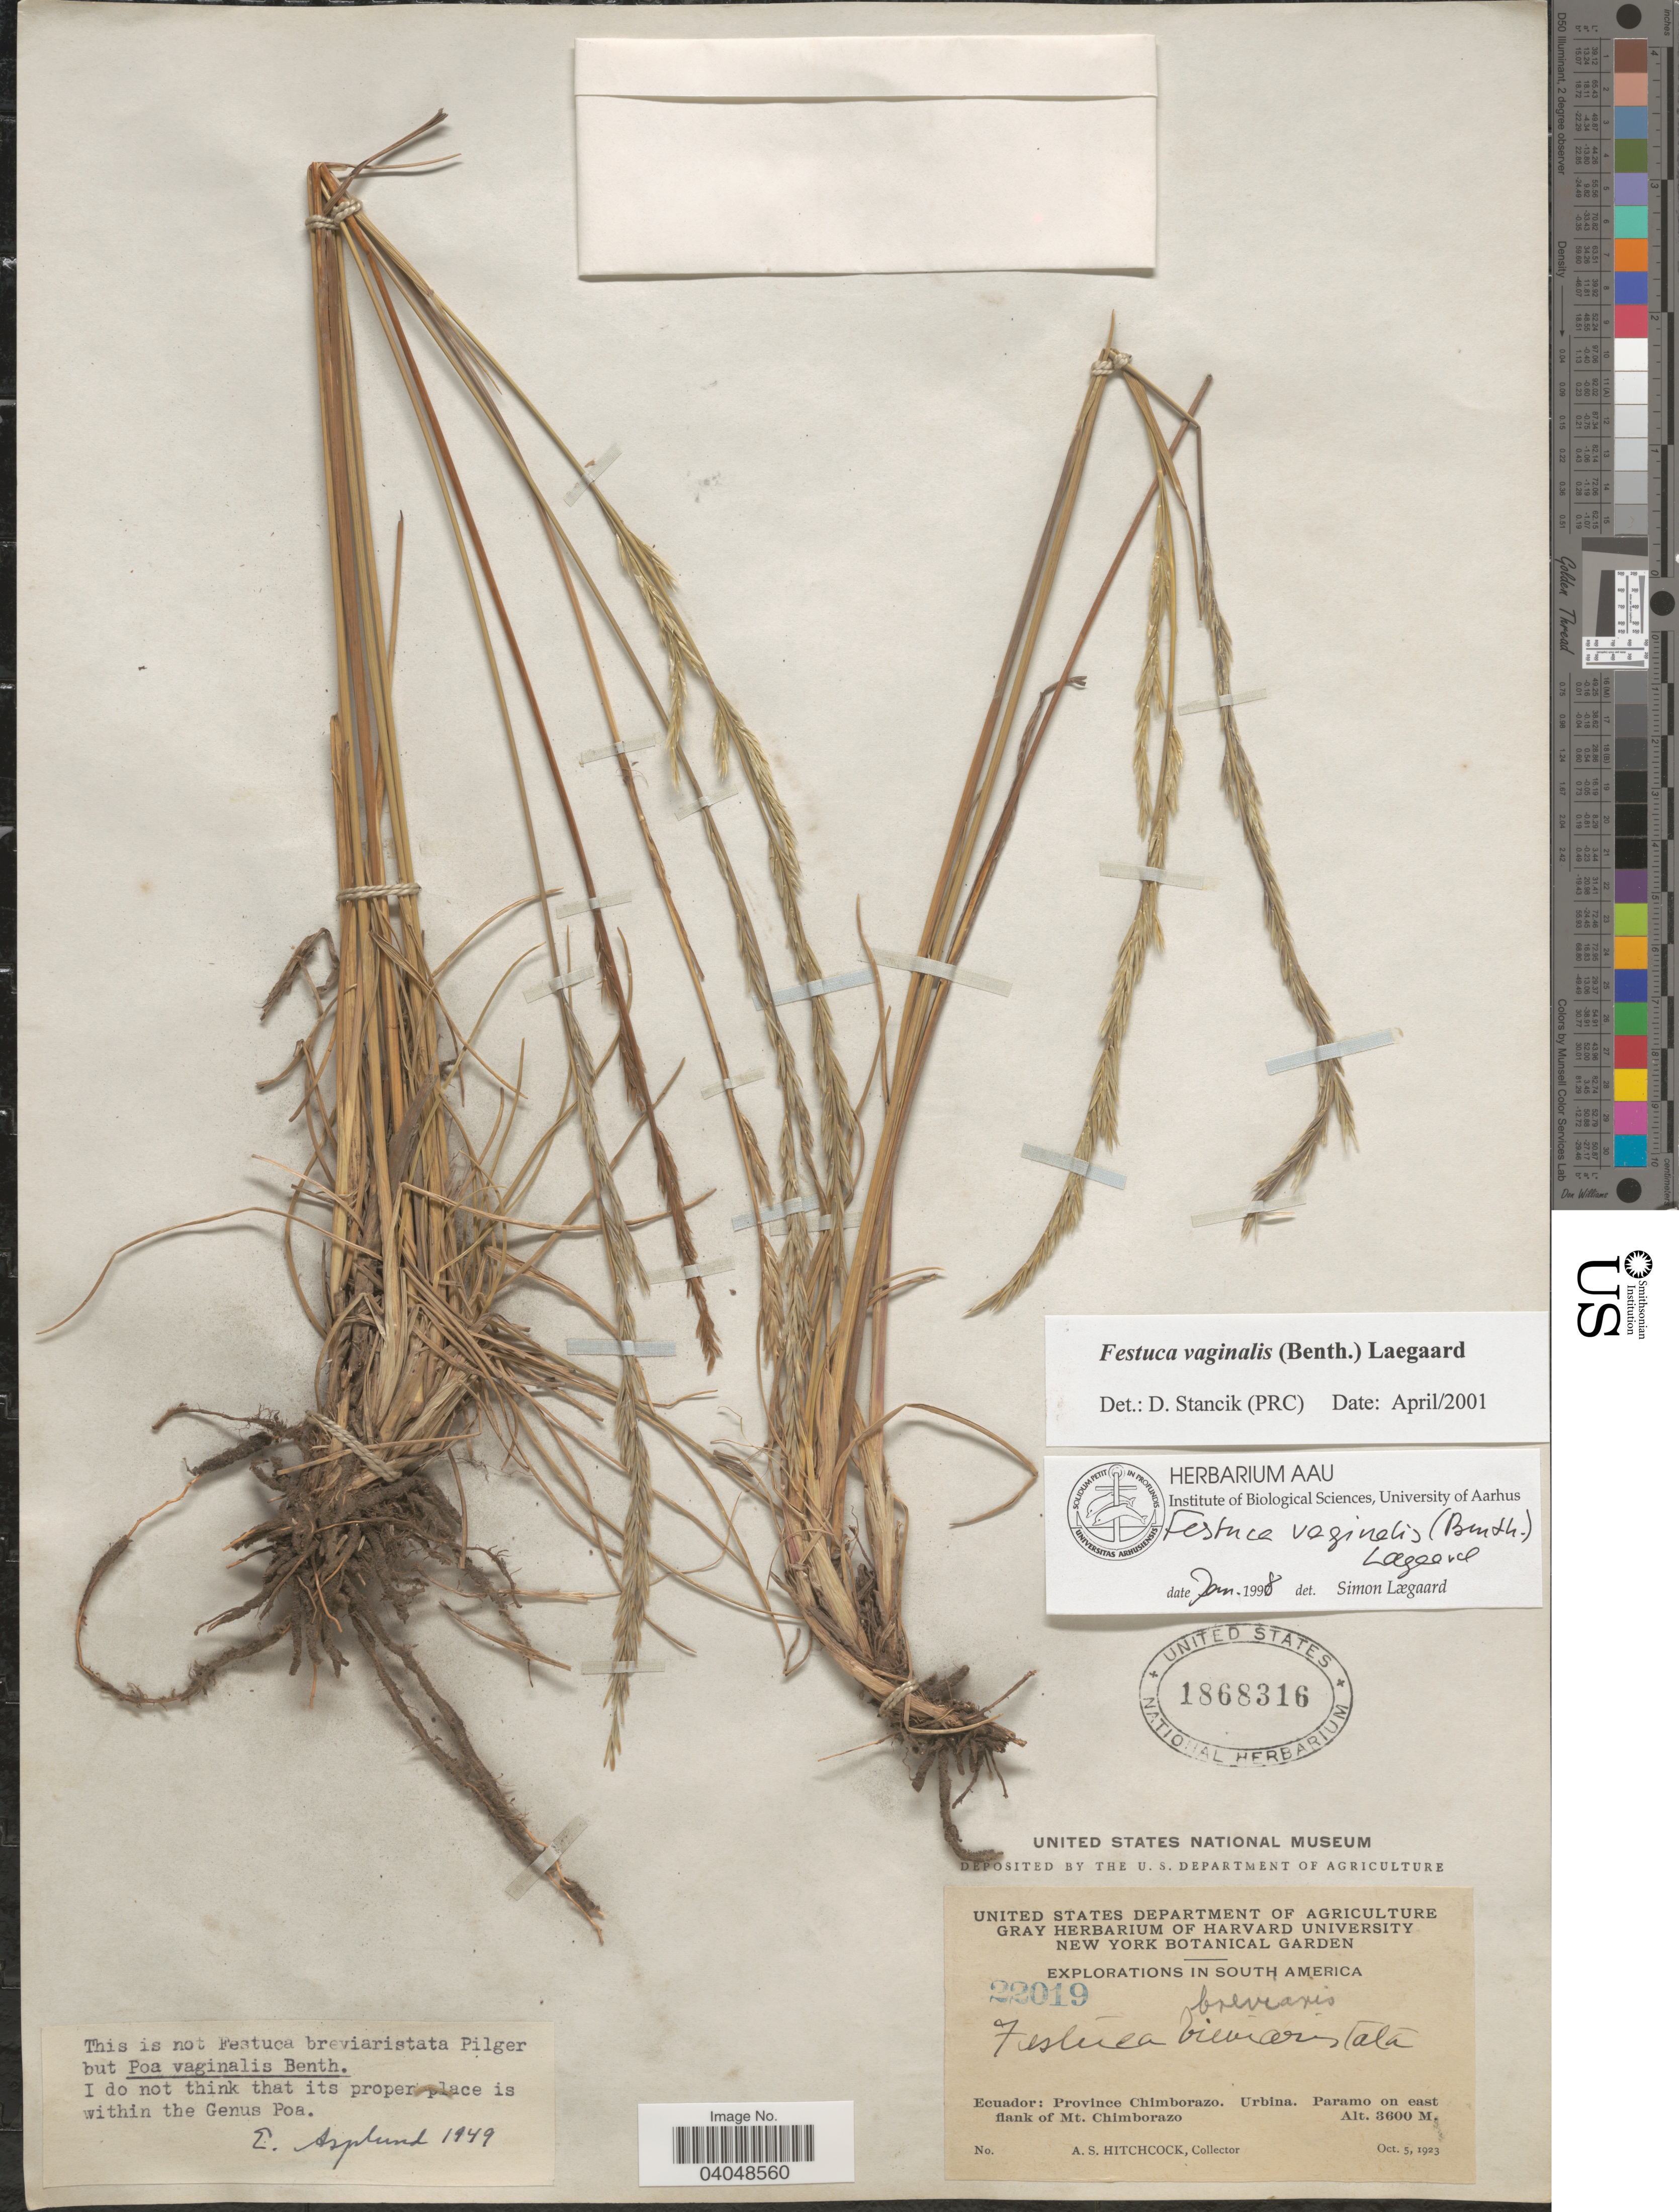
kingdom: Plantae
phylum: Tracheophyta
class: Liliopsida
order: Poales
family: Poaceae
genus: Festuca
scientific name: Festuca vaginalis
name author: (Benth.) Lægaard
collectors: A. S. Hitchcock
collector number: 22019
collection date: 1923-10-05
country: Ecuador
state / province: Chimborazo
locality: Urbina. Paramo on east flank of Mt. Chimborazo.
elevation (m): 3600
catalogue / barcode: US 1868316